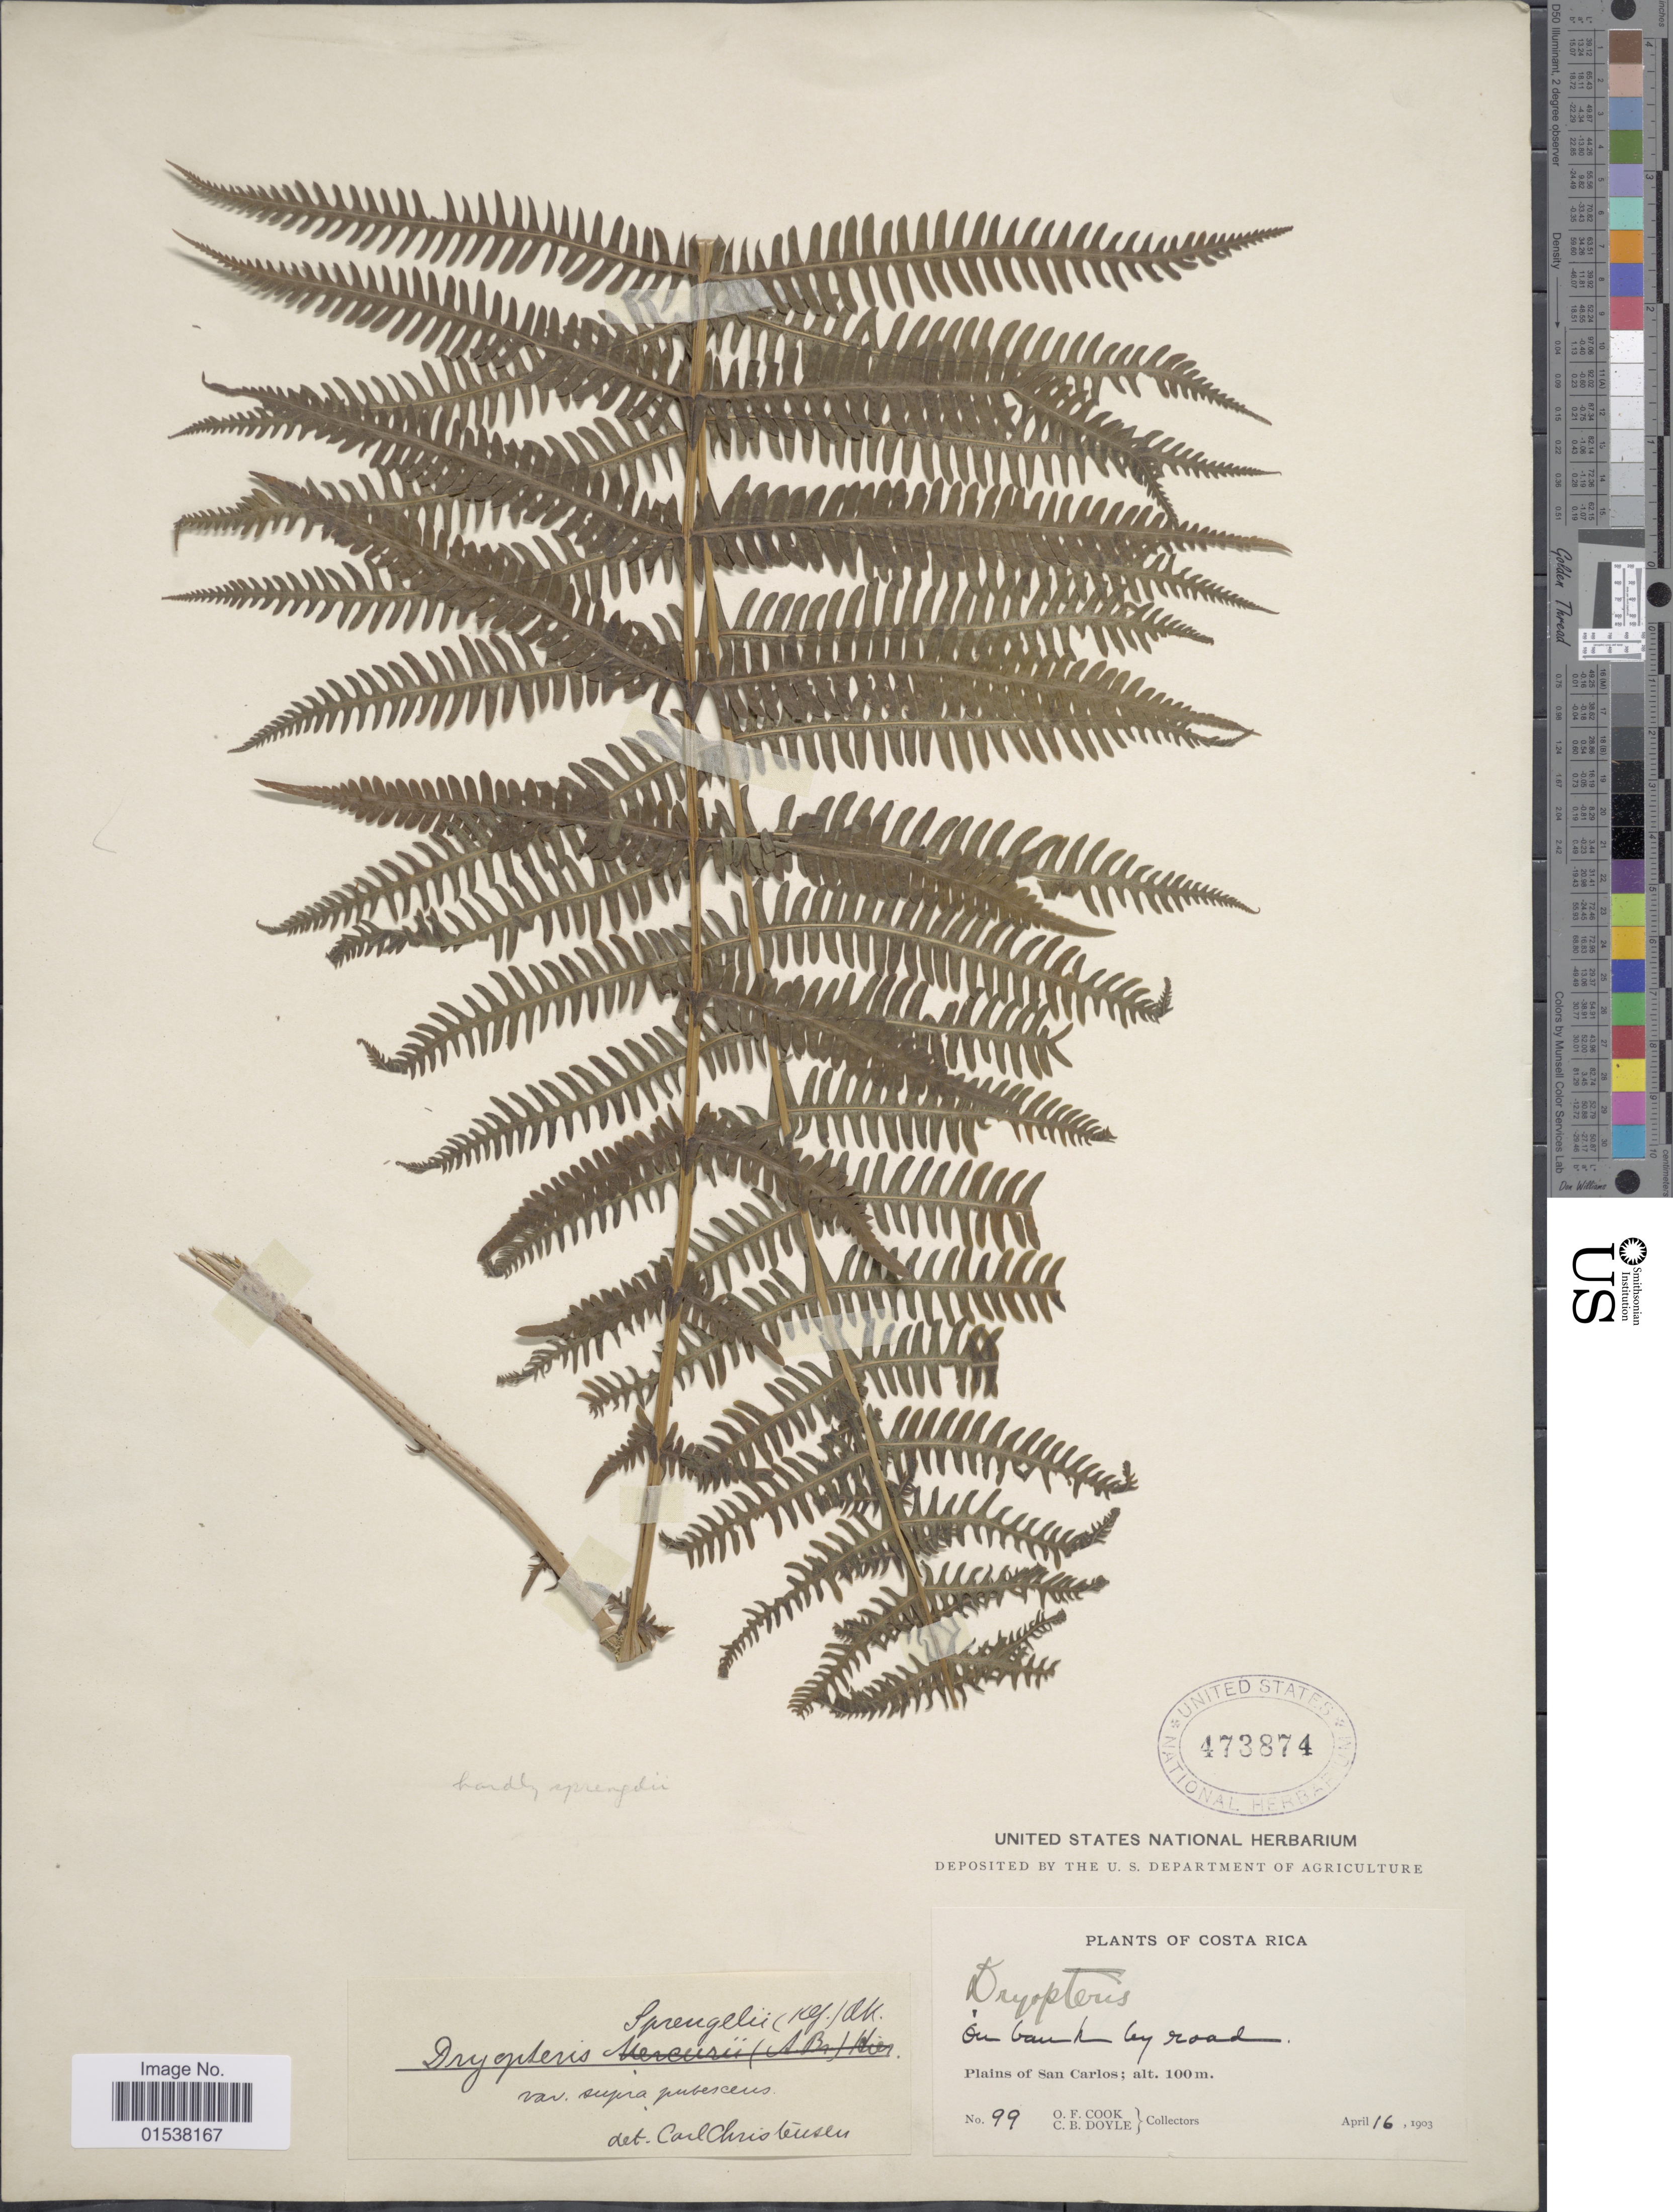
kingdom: Plantae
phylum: Tracheophyta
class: Polypodiopsida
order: Polypodiales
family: Thelypteridaceae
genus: Amauropelta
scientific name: Amauropelta balbisii (Spreng.) comb. nov., ined. 2015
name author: (Spreng.)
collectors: O. F. Cook & C. Doyle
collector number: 99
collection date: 1903-04-16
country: Costa Rica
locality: Plains of San Carlos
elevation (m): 100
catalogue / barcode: US 473874